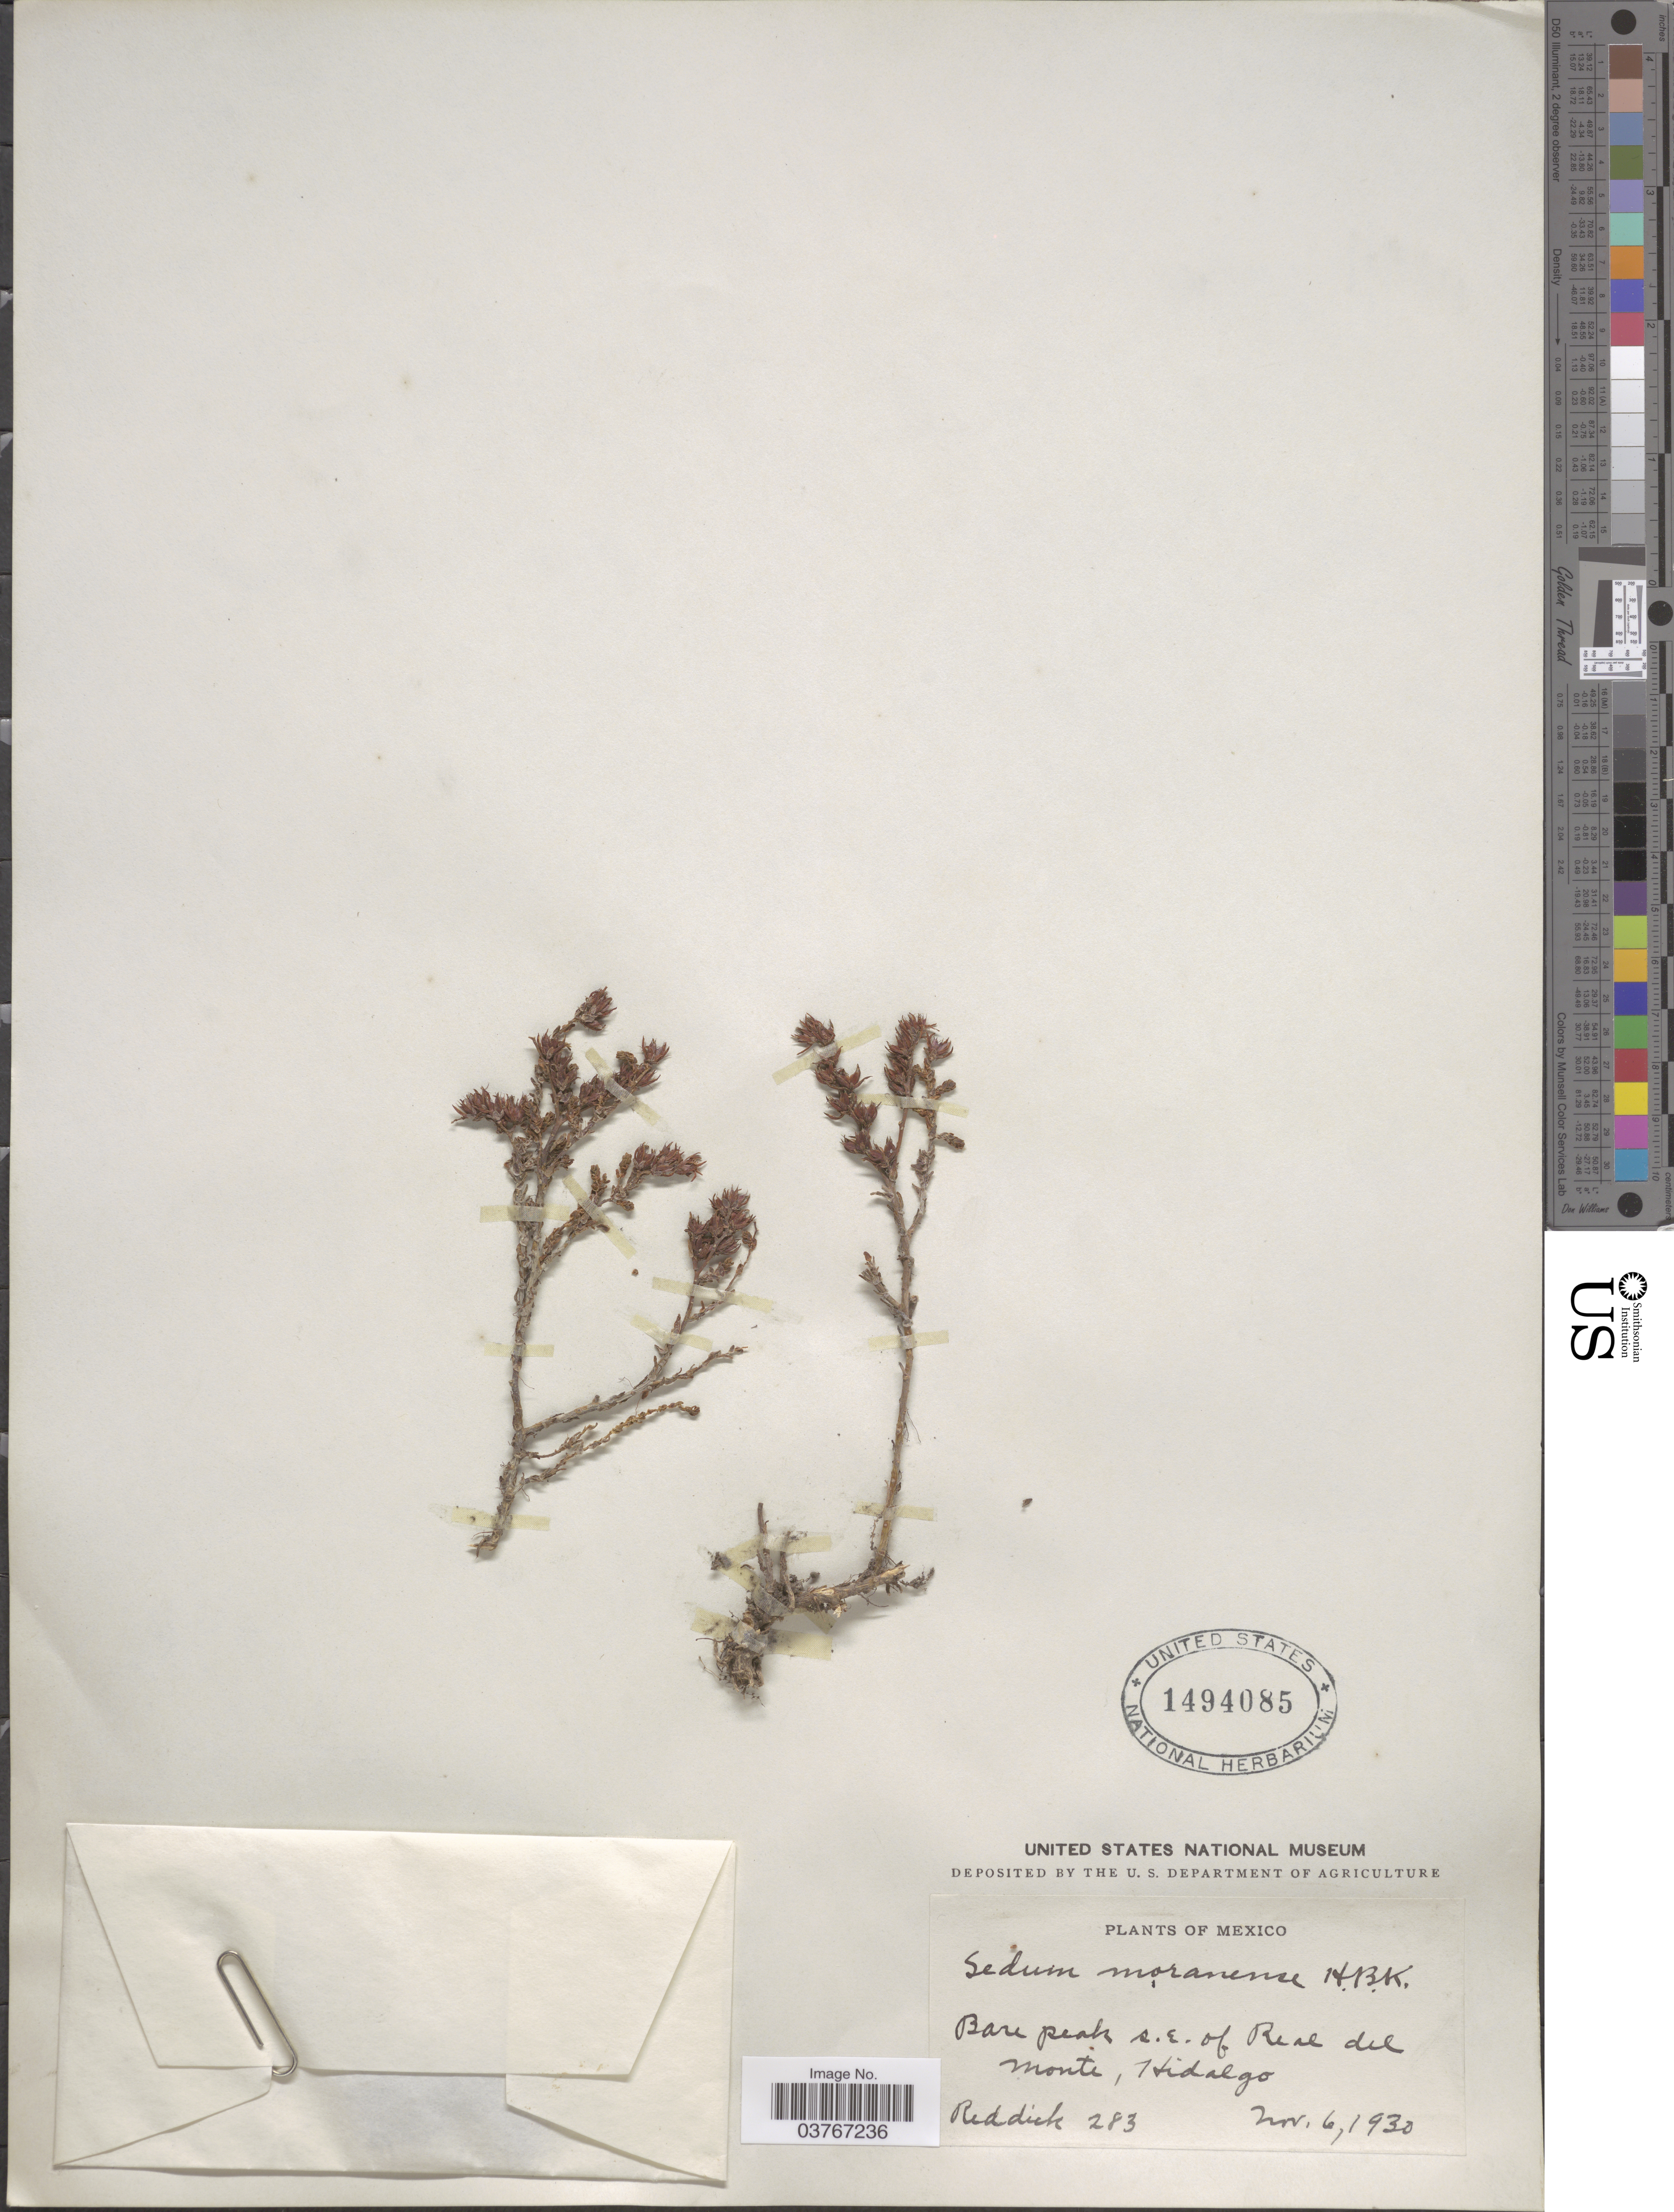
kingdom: Plantae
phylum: Tracheophyta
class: Magnoliopsida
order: Saxifragales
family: Crassulaceae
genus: Sedum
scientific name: Sedum moranense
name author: Kunth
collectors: Reddick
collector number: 283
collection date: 1930-11-06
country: Mexico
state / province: Hidalgo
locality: Bare peak s.e. of Real del Monte.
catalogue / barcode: US 1494085